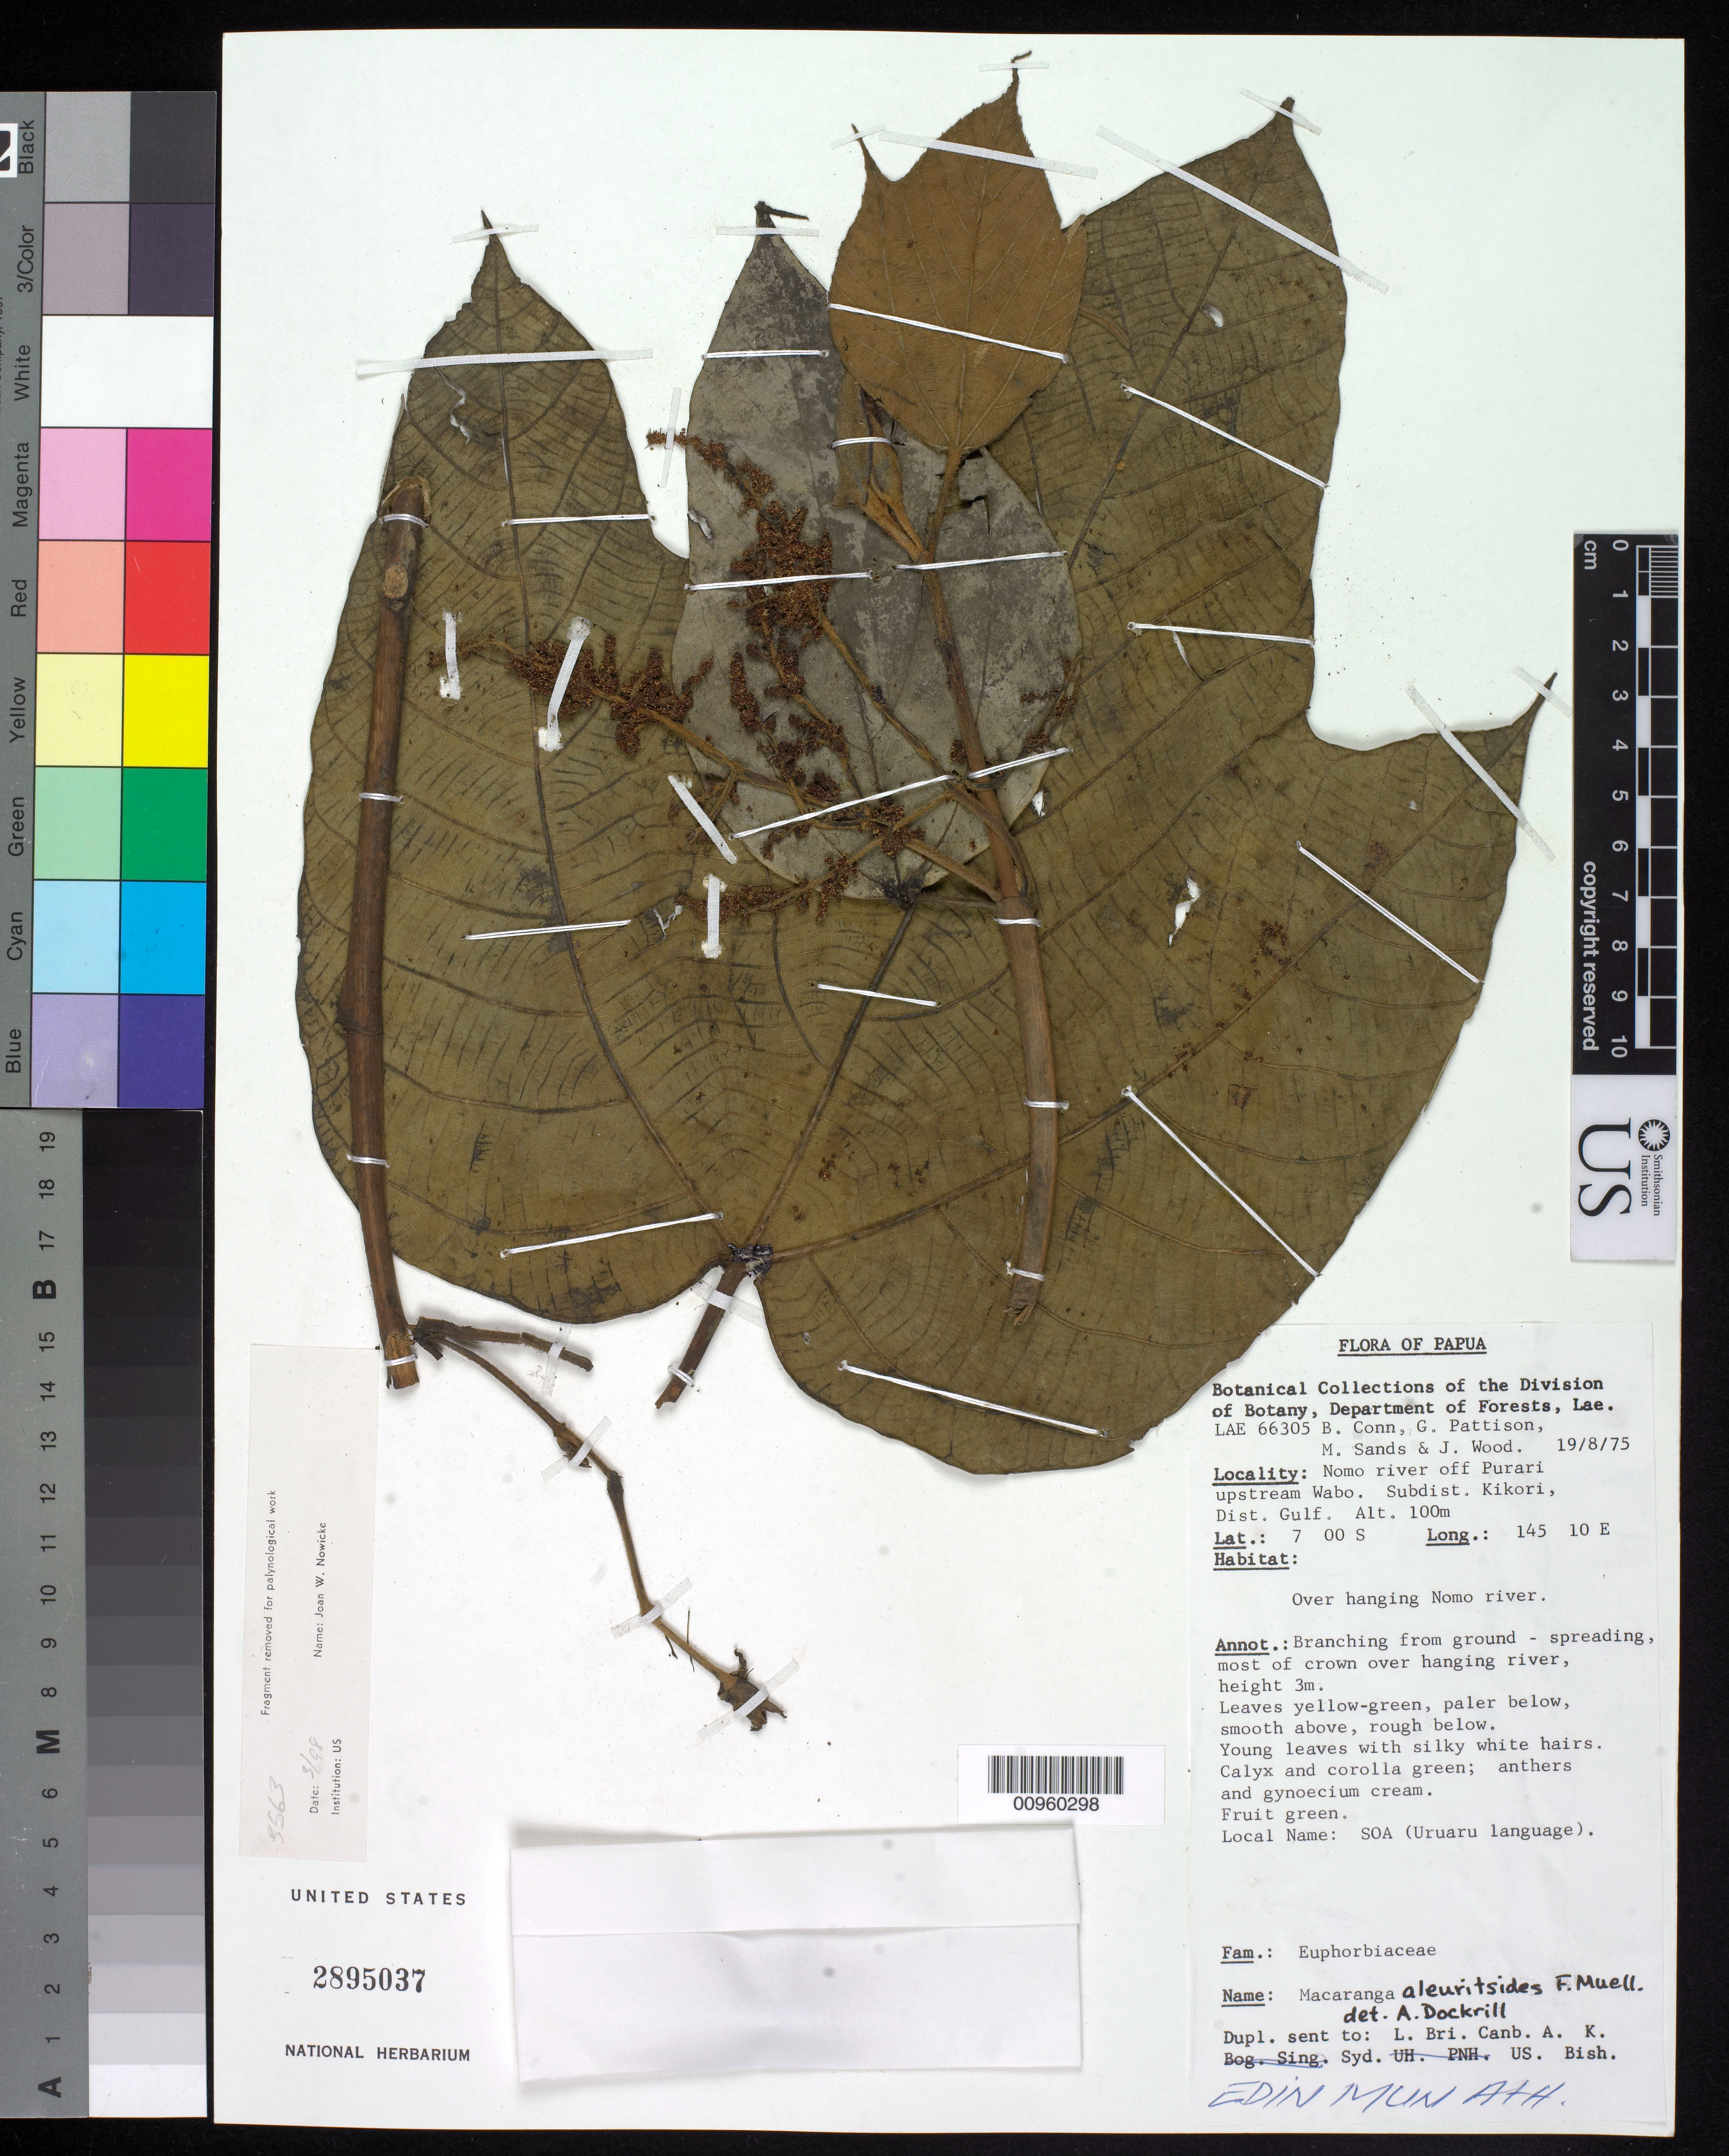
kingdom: Plantae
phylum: Tracheophyta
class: Magnoliopsida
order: Malpighiales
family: Euphorbiaceae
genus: Macaranga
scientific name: Macaranga aleuritoides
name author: F. Muell.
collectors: -. Conn, G. Pattison, M. Sands & J. Woods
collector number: LAE 66305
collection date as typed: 19 Aug 1975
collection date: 1975-08-19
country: Papua New Guinea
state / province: Gulf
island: New Guinea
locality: Subdist. Kikori, Nomo river off Purari, upstream Wabo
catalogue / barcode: US 2895037